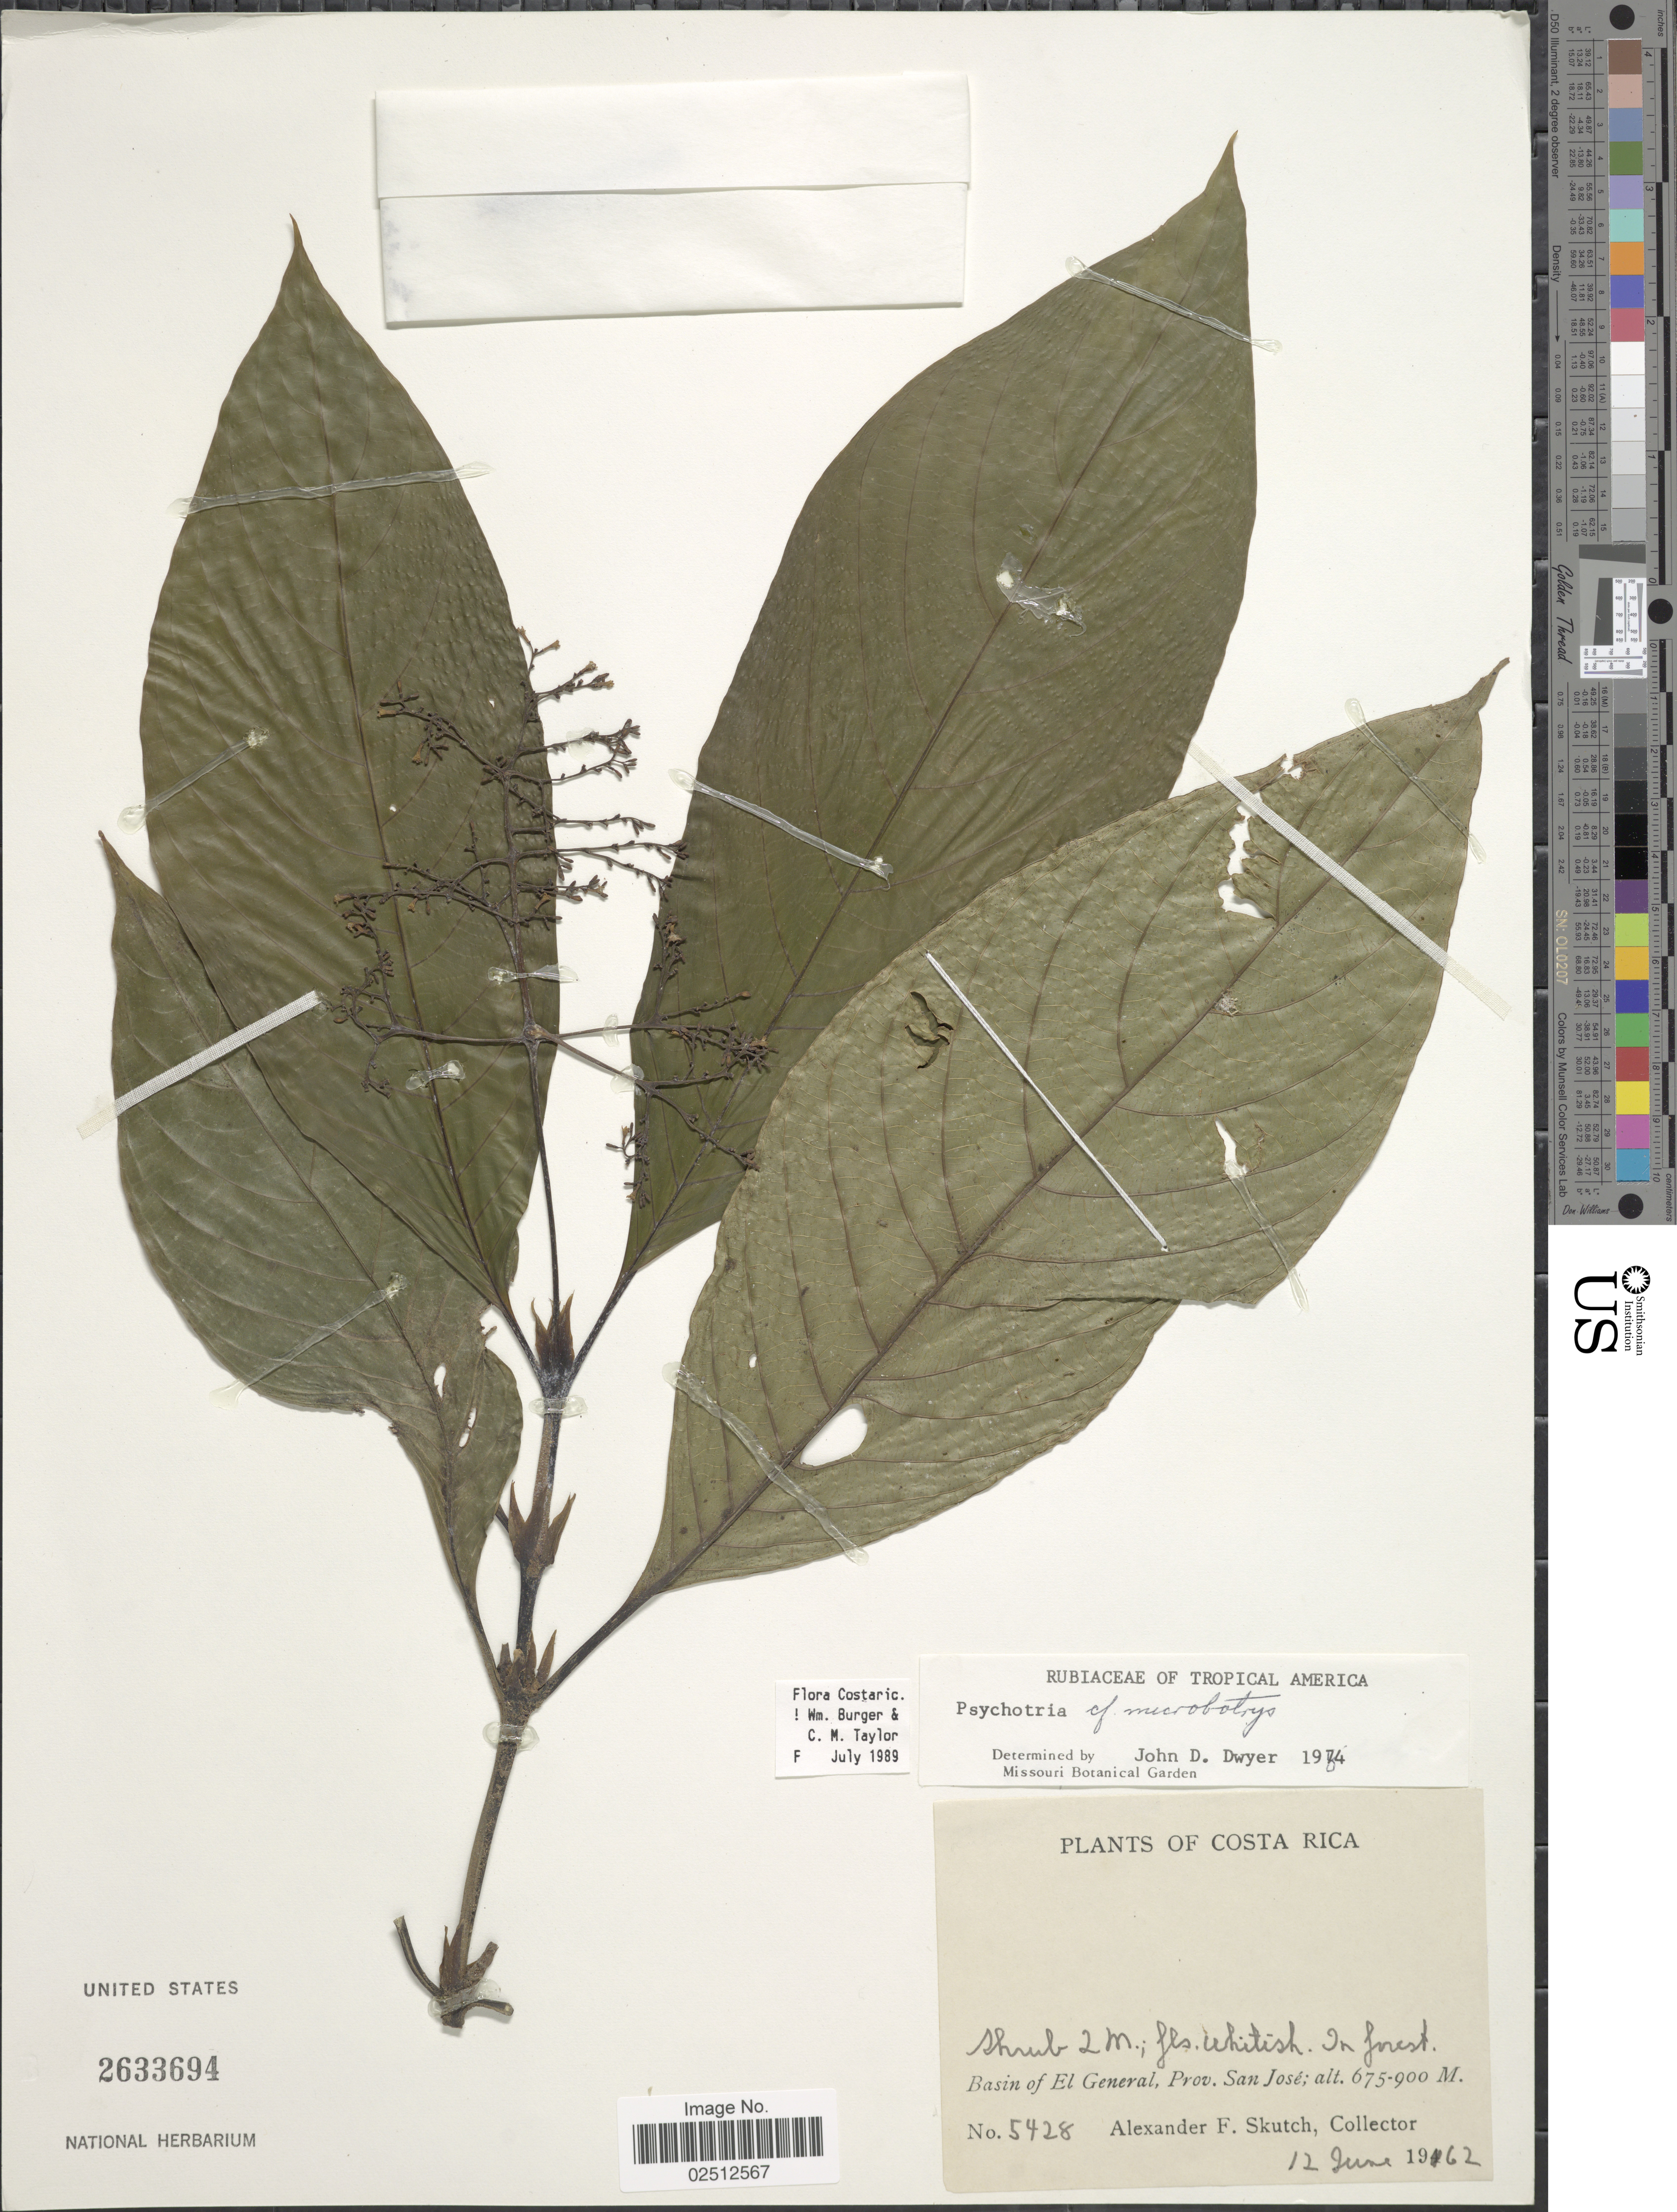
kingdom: Plantae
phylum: Tracheophyta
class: Magnoliopsida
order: Gentianales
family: Rubiaceae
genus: Psychotria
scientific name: Psychotria microbotrys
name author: Ruiz ex Standl.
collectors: A. F. Skutch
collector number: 5428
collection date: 1962-06-12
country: Costa Rica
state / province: San José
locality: Basin of El General, Prov. San Jose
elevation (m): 675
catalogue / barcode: US 2633694